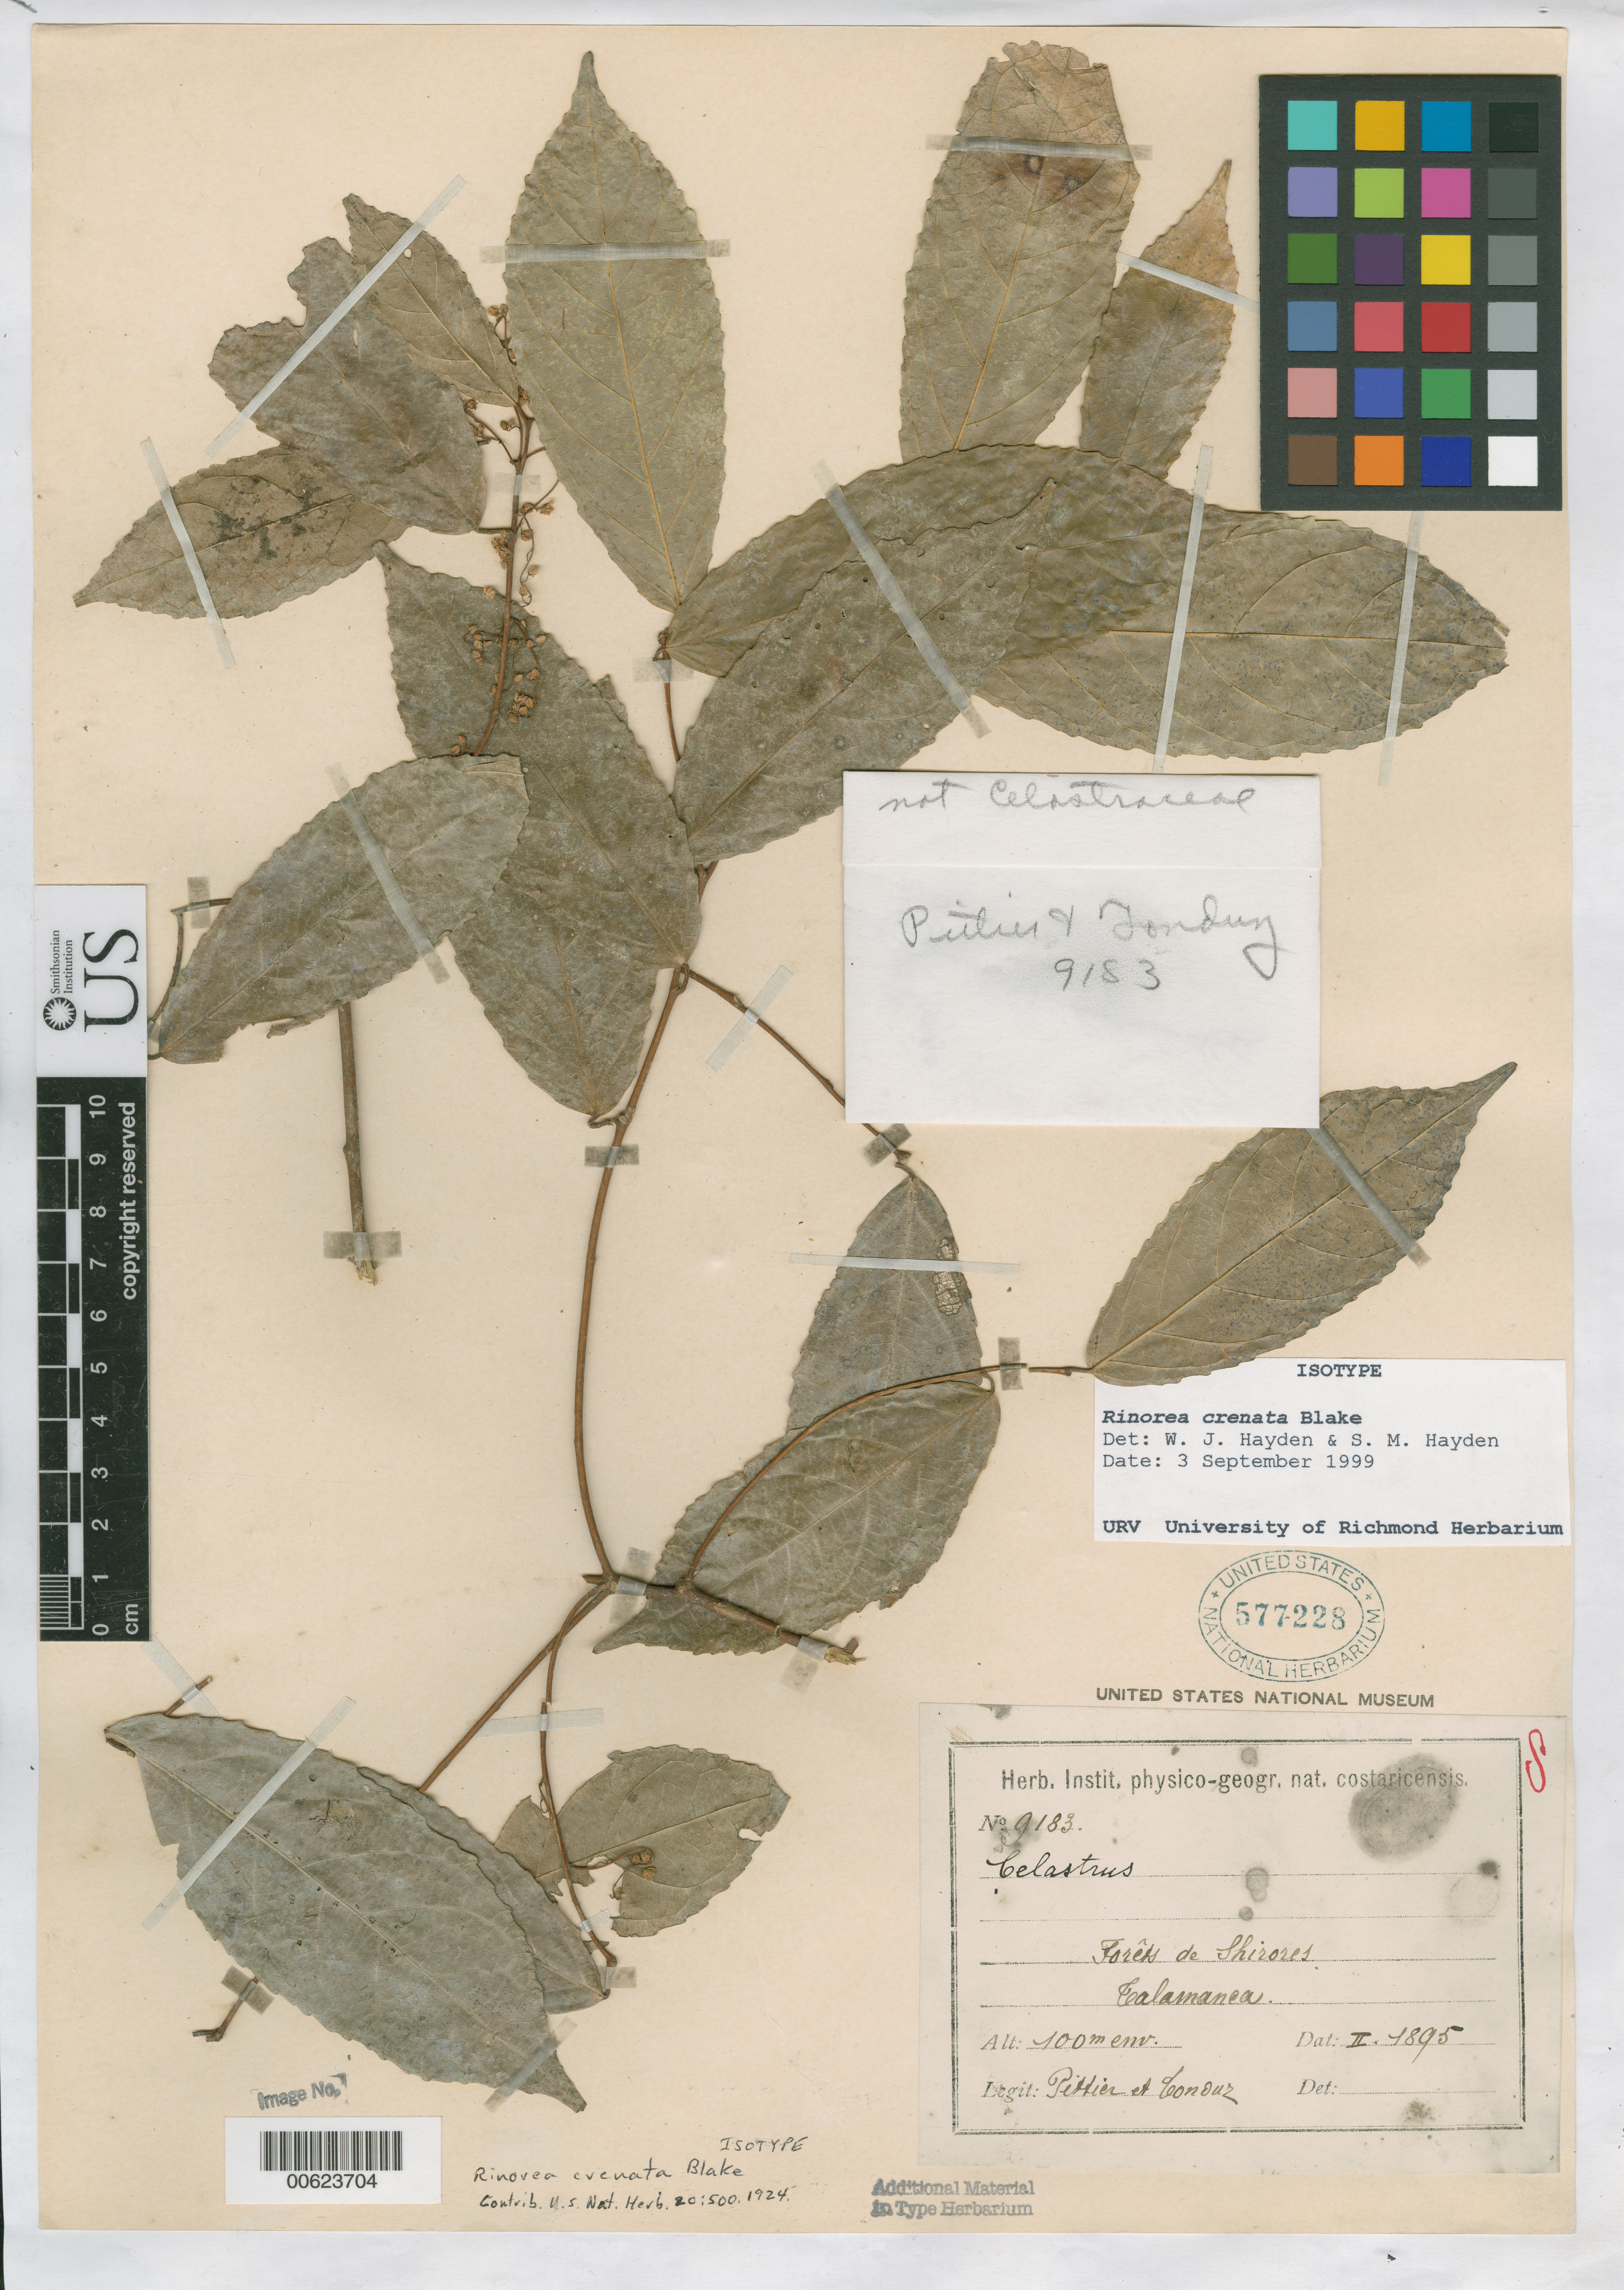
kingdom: Plantae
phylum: Tracheophyta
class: Magnoliopsida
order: Malpighiales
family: Violaceae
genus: Rinorea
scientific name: Rinorea crenata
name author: S.F. Blake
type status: Isotype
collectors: H. F. Pittier & A. Tonduz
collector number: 9183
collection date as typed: Feb 1895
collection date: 1895-02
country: Costa Rica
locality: Talamanca, Shirores.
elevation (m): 100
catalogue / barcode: US 577228